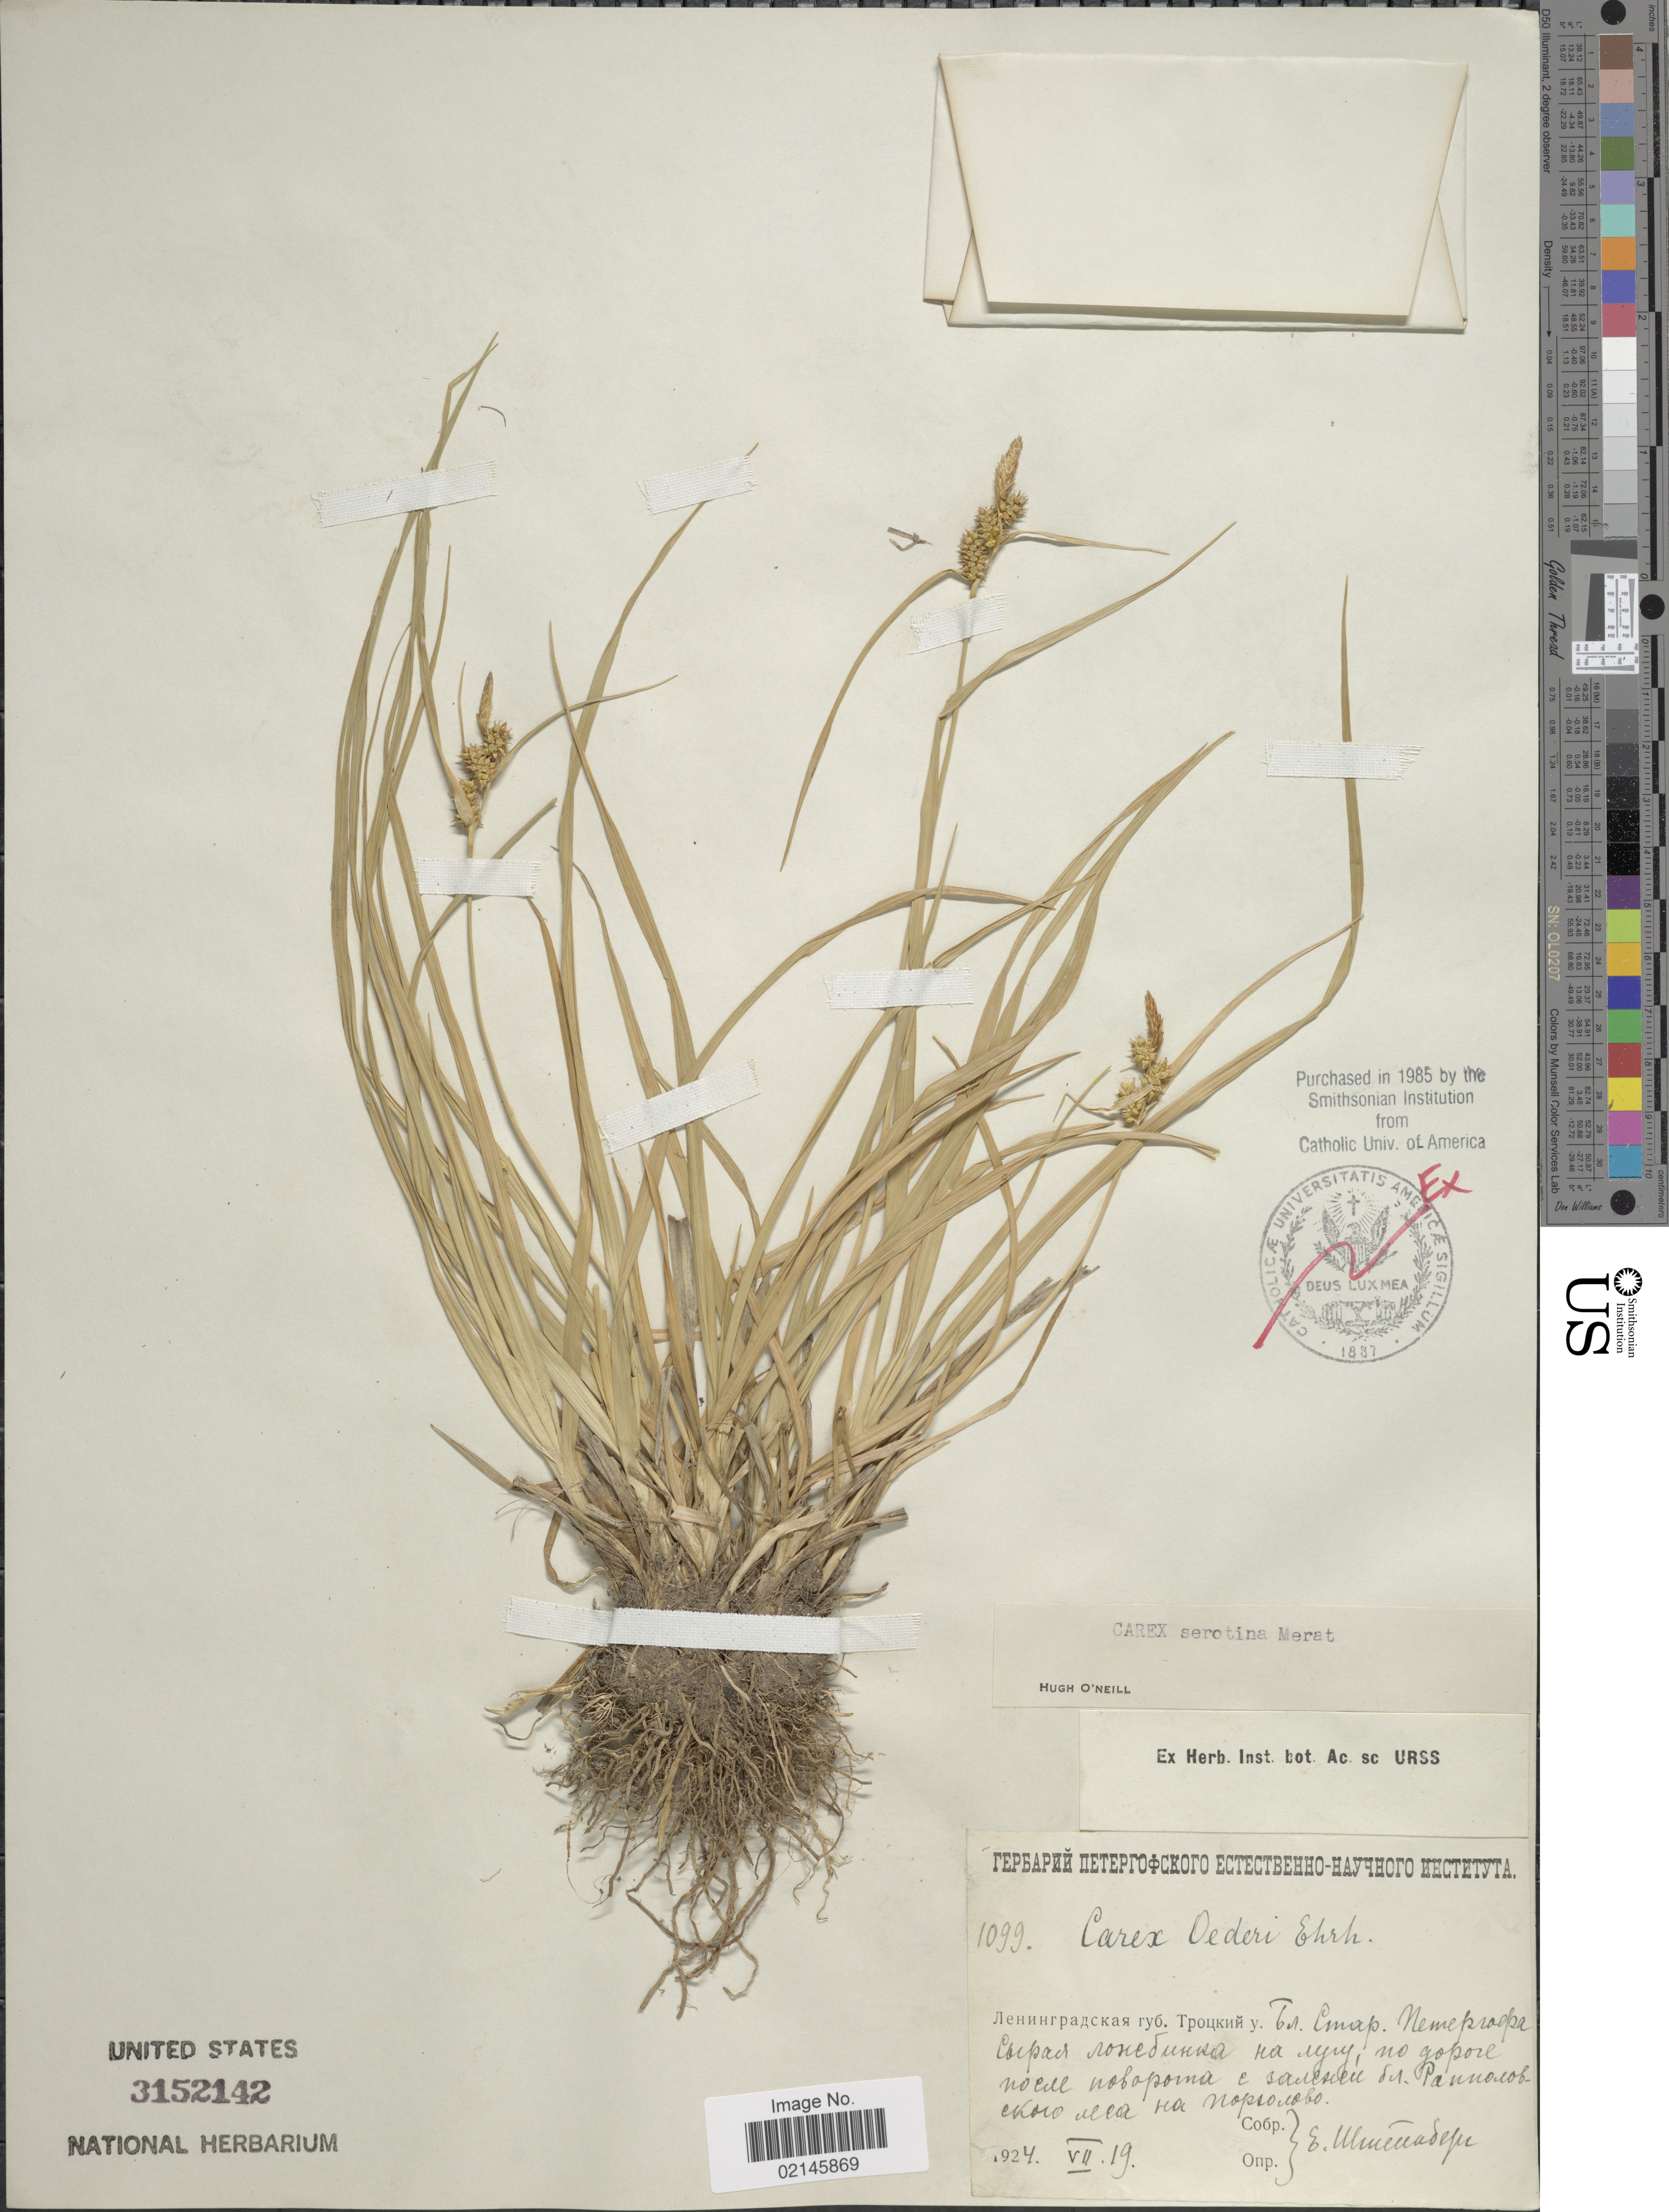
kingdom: Plantae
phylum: Tracheophyta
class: Liliopsida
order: Poales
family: Cyperaceae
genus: Carex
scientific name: Carex oederi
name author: Retz.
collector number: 1099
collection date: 1924-07-19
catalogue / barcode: US 3152142